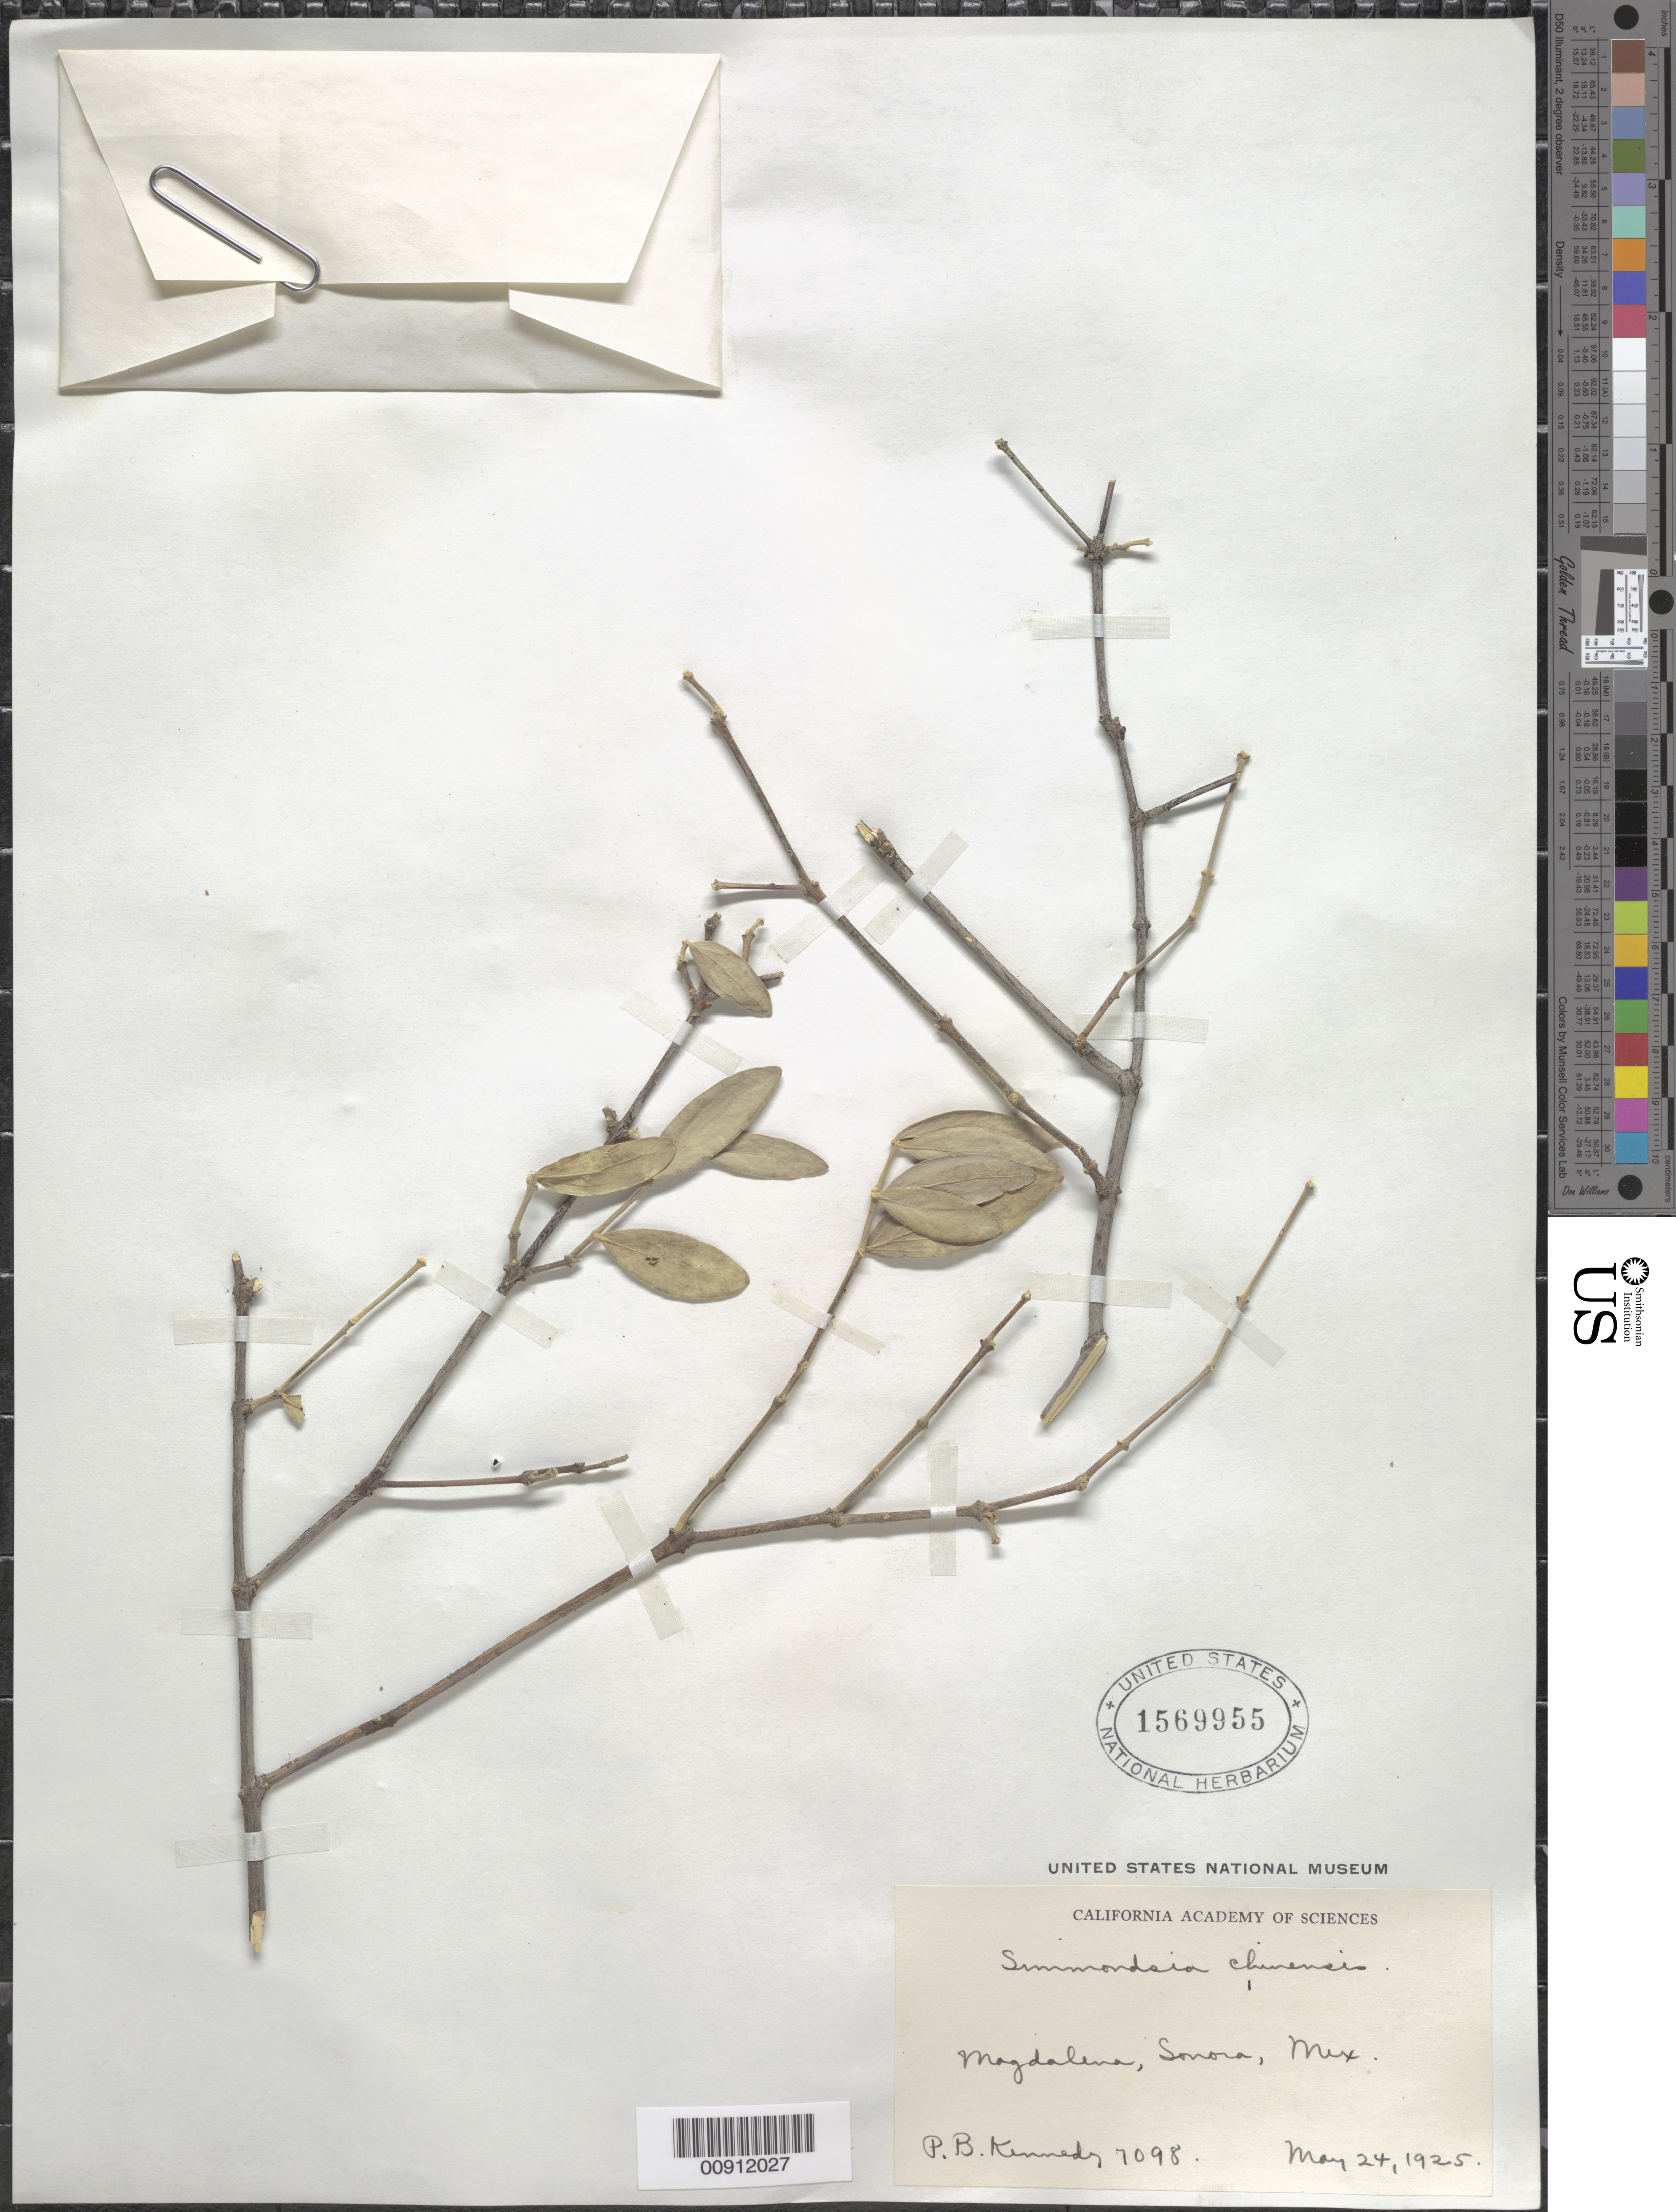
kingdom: Plantae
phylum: Tracheophyta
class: Magnoliopsida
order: Caryophyllales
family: Simmondsiaceae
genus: Simmondsia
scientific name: Simmondsia chinensis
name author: (Link) C.K. Schneid.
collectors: P. B. Kennedy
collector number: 7098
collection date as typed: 24 May 1925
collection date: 1925-05-24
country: Mexico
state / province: Sonora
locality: Magdalena, Sonora.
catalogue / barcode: US 1569955